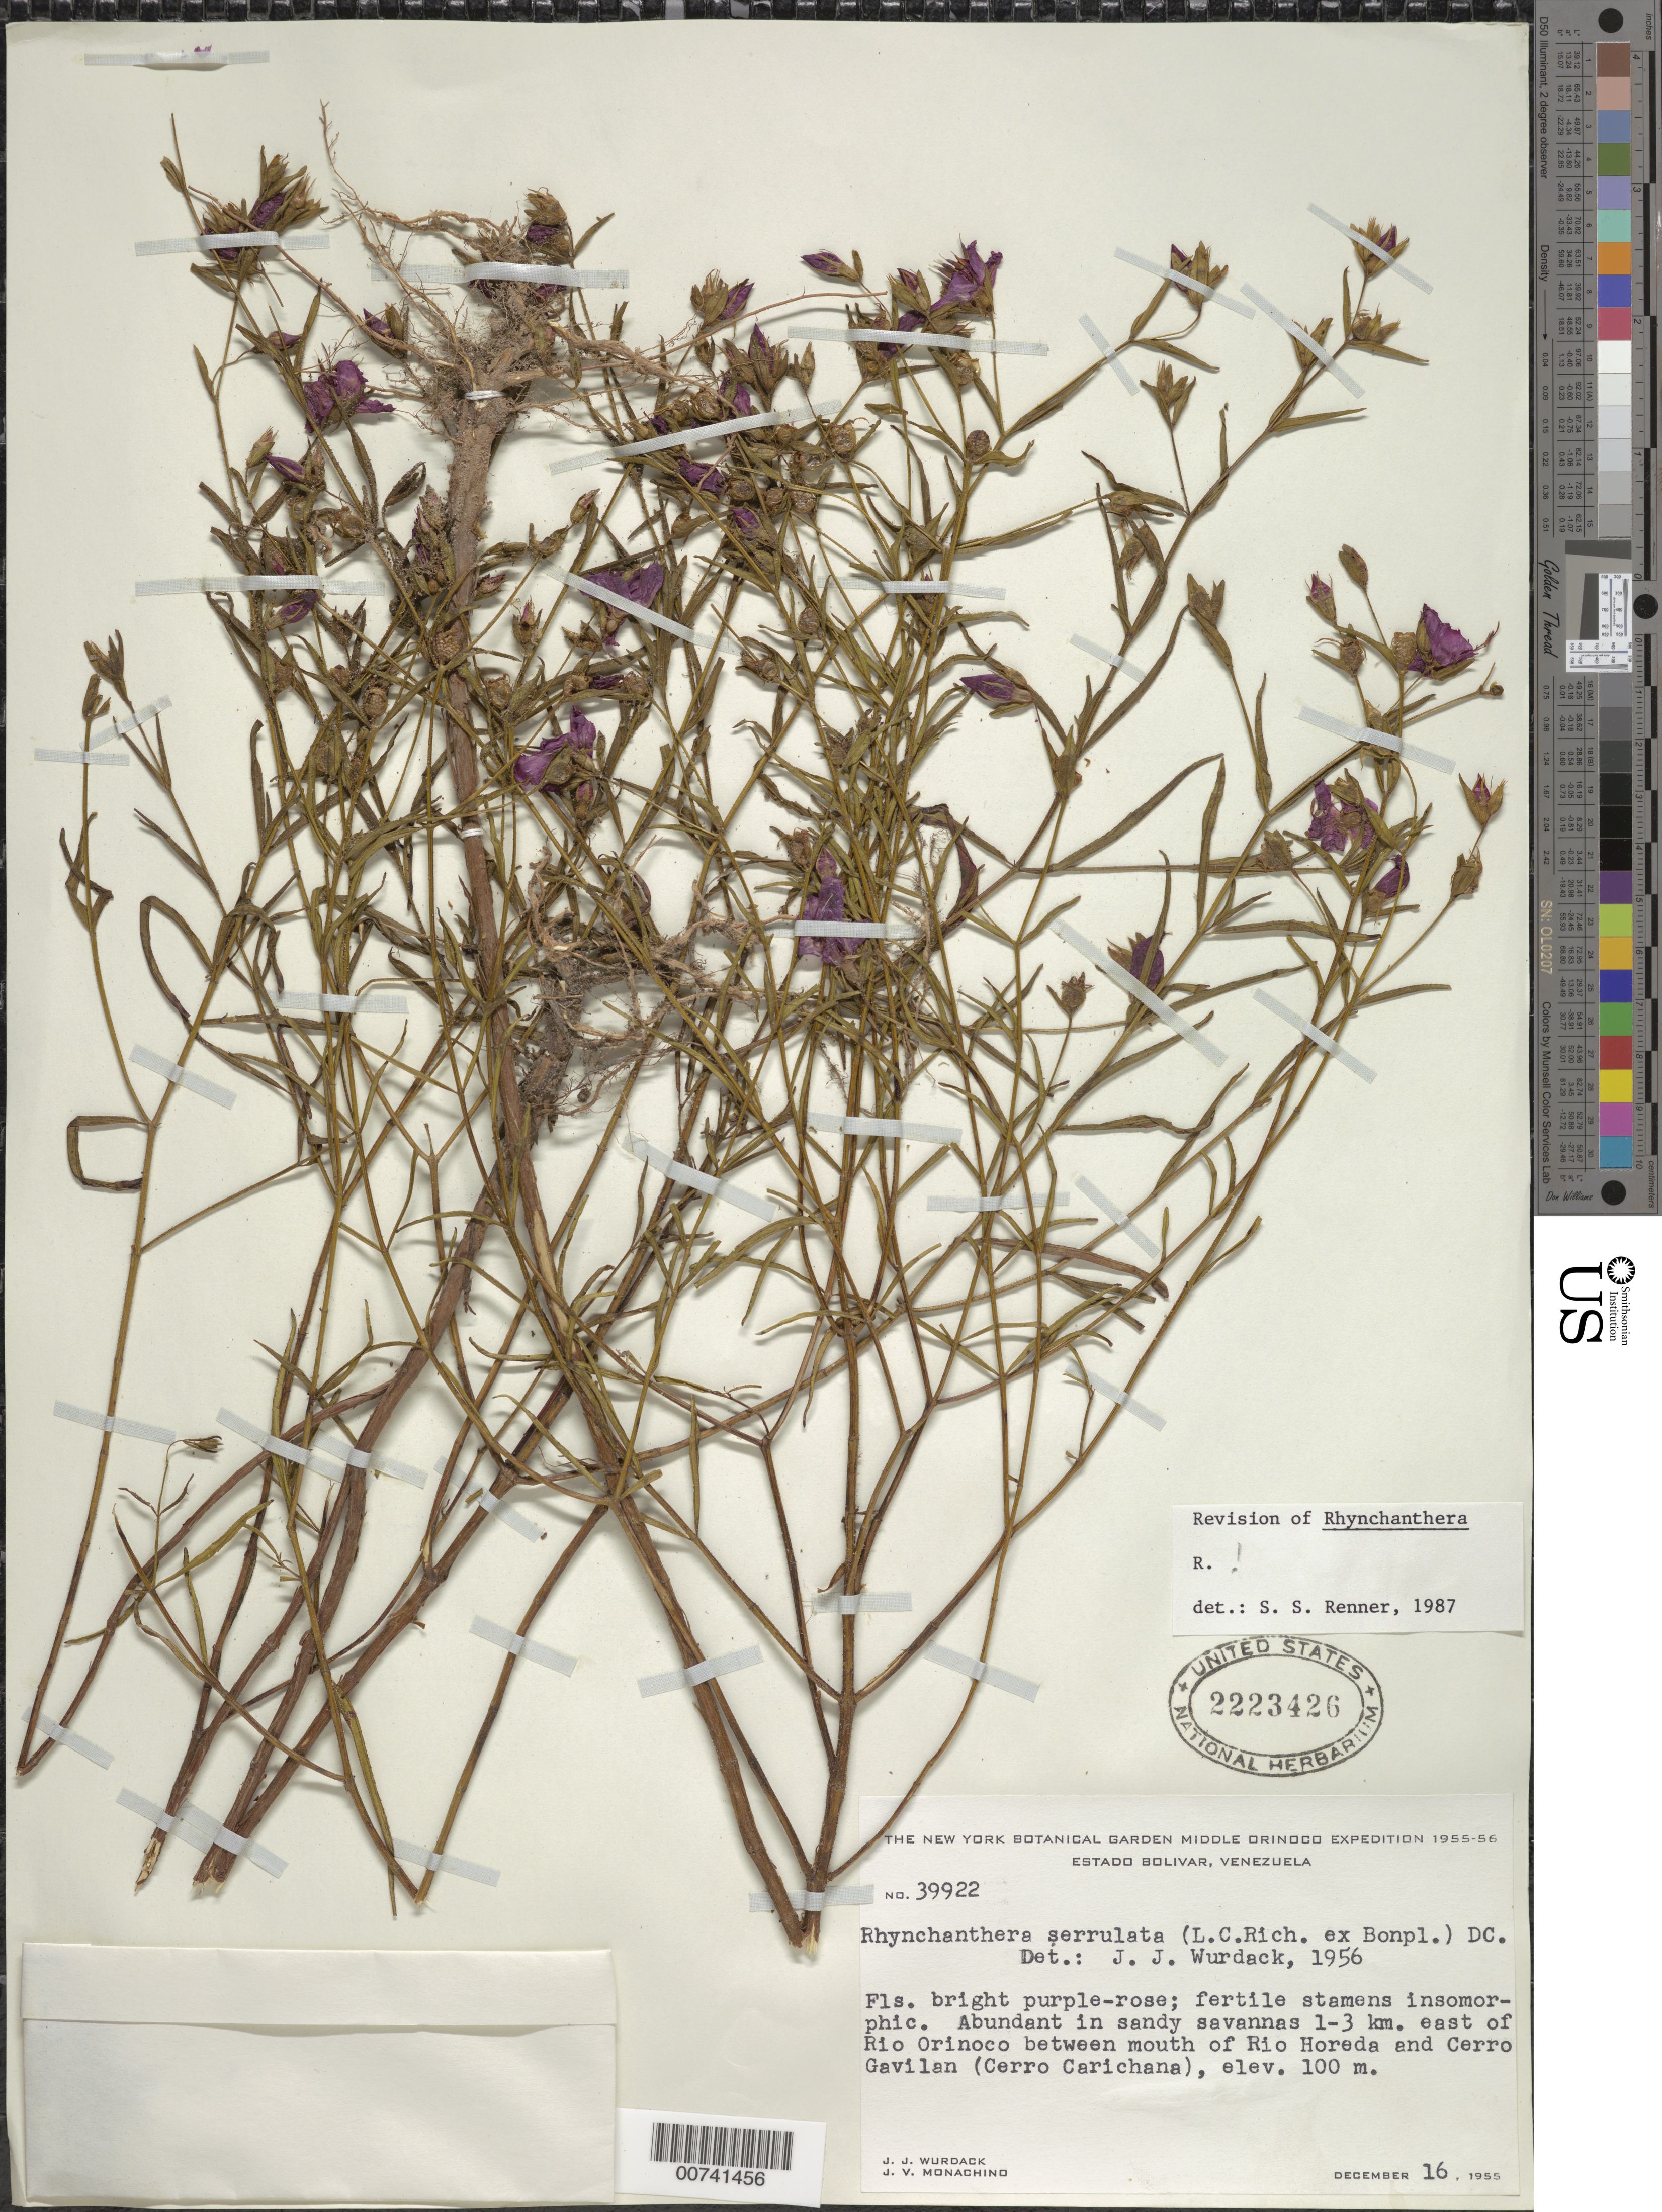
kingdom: Plantae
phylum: Tracheophyta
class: Magnoliopsida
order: Myrtales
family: Melastomataceae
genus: Rhynchanthera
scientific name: Rhynchanthera serrulata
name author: (Rich.) DC.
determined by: Renner, S. S.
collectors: J. J. Wurdack & J. V. Monachino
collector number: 39922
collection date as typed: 16-Dec-55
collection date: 1955-12-16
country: Venezuela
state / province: Bolívar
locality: Río Orinoco, 1-3 km E of, between mouth of Río Horeda & Cerro Gavilan (Cerro Carichana)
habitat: Sandy savannas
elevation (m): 100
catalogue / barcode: US 2223426